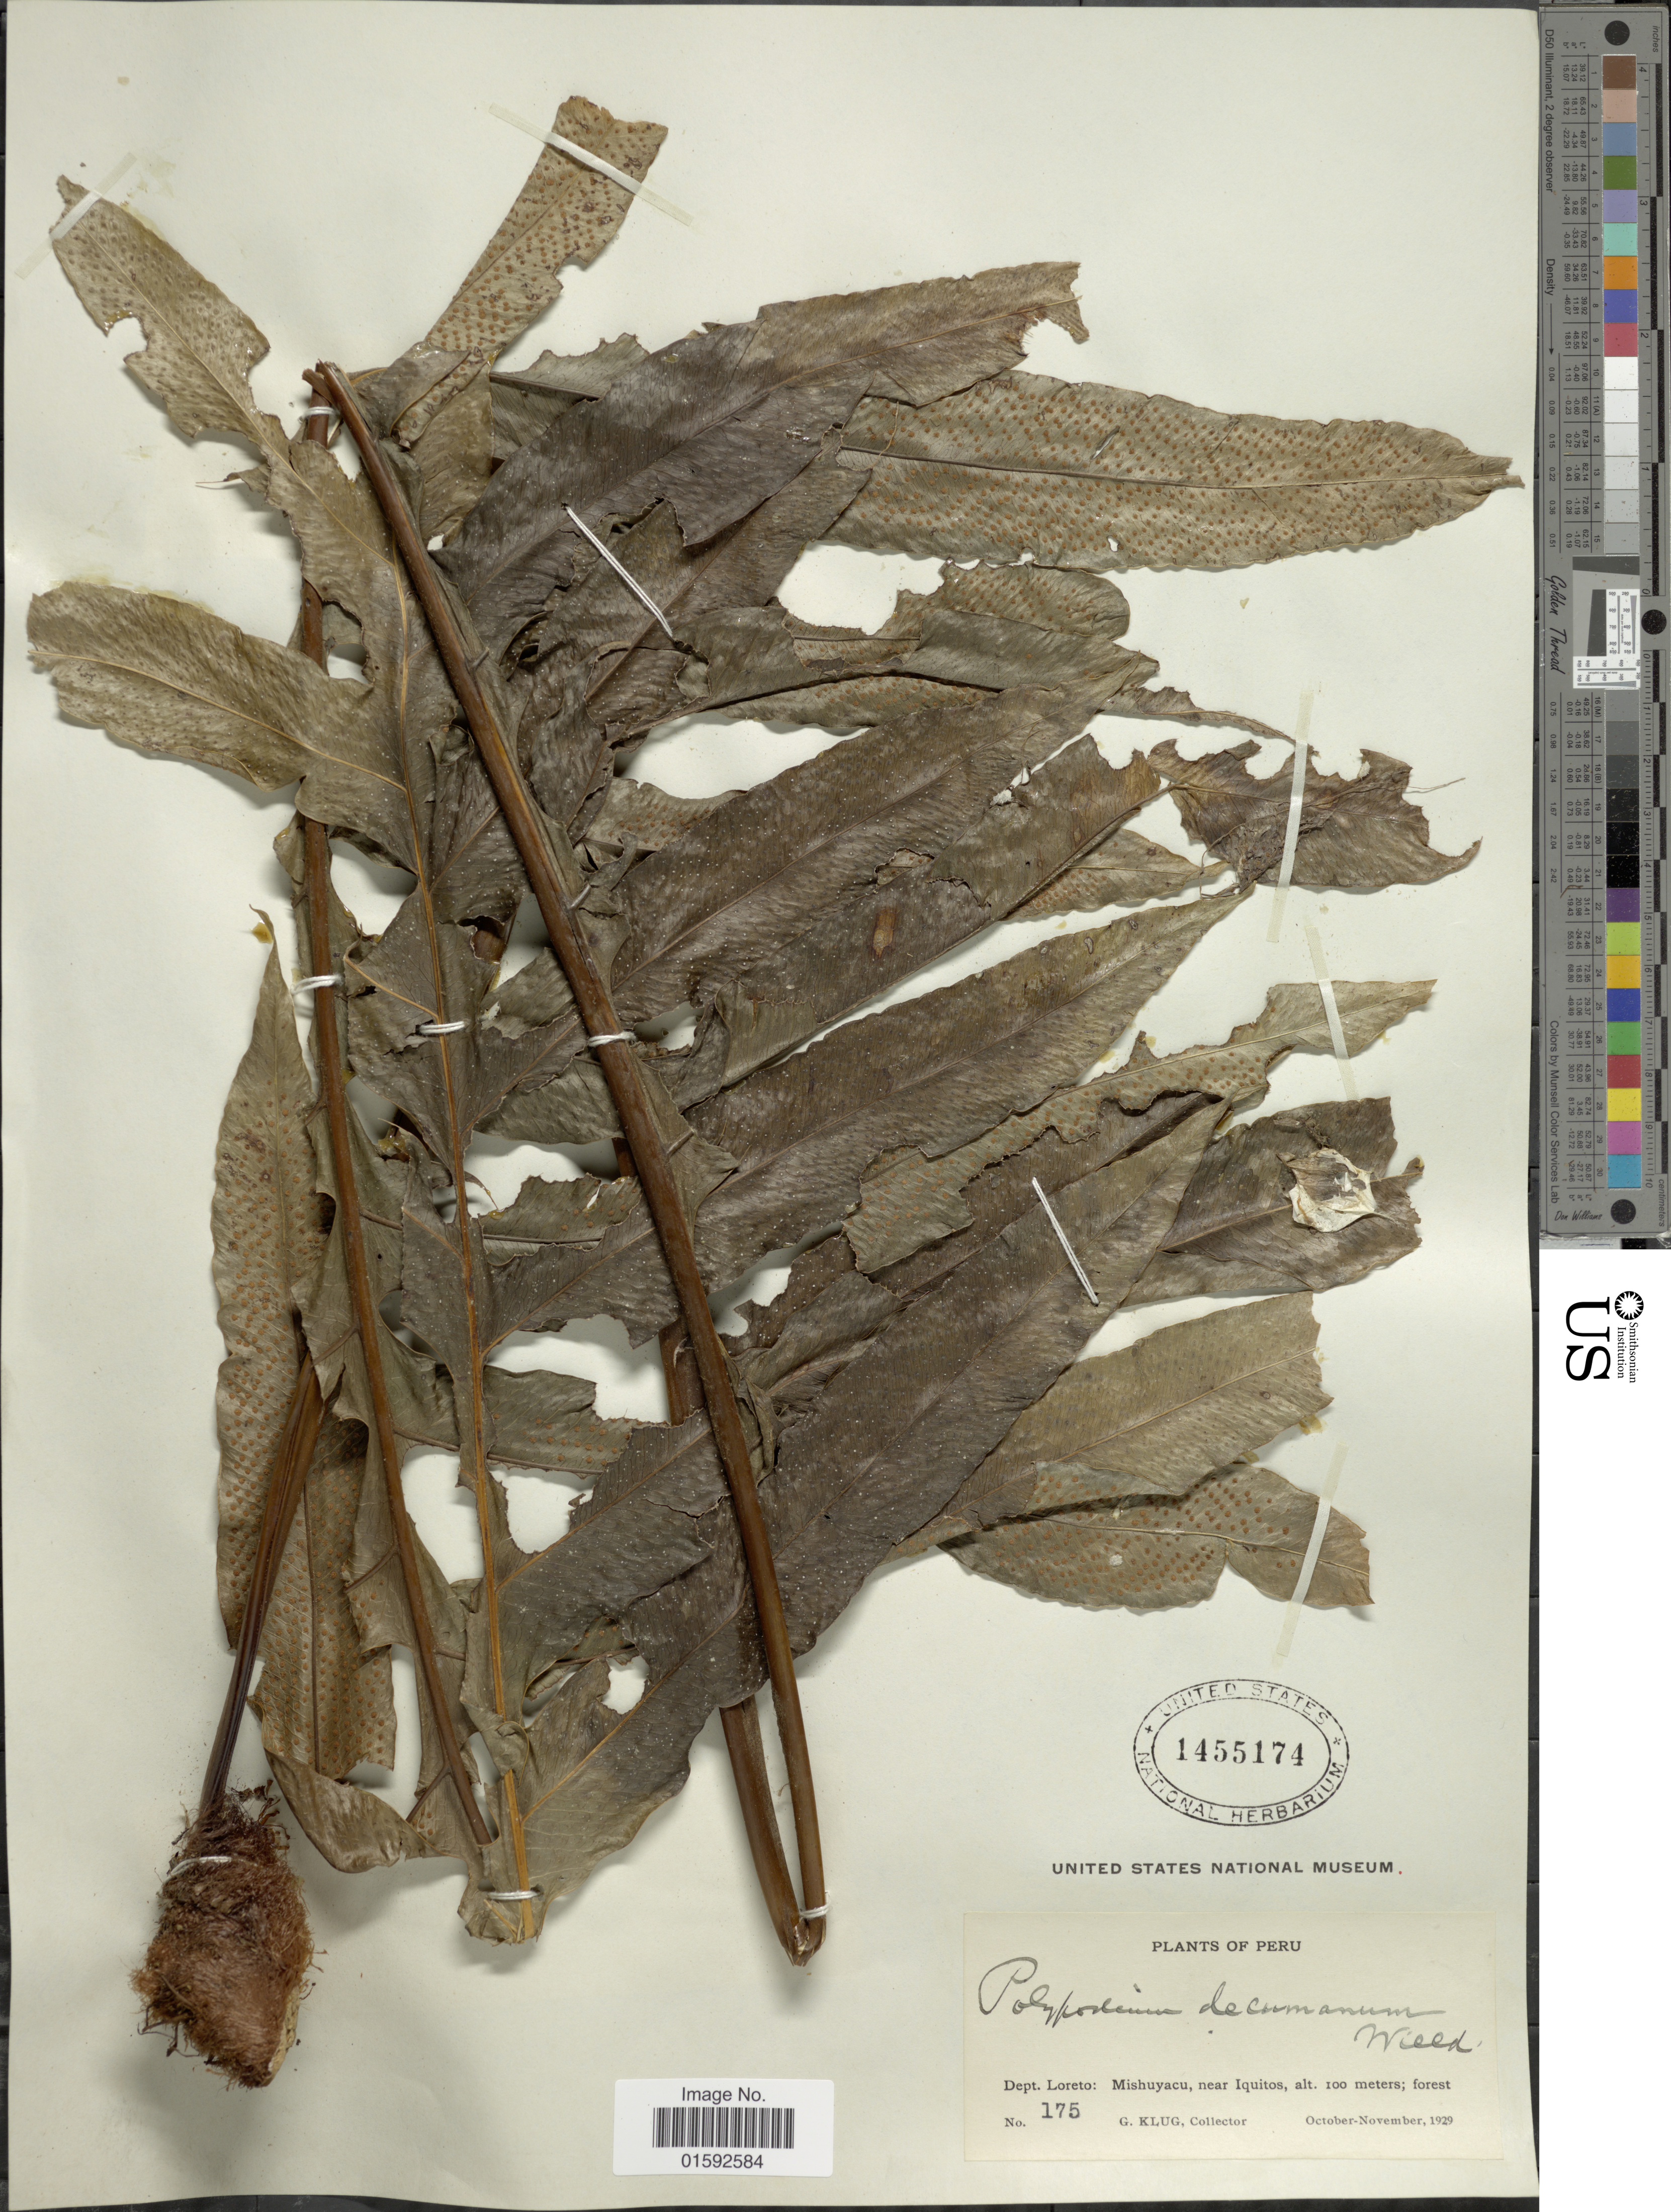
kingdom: Plantae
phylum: Tracheophyta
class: Polypodiopsida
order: Polypodiales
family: Polypodiaceae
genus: Phlebodium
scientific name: Phlebodium decumanum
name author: (Willd.) J. Sm.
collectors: G. Klug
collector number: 175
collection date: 1929-10/1929-11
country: Peru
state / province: Loreto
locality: Peru, dept. Loreto: Mishuyacu, near Iquitos.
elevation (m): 100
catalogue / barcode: US 1455174